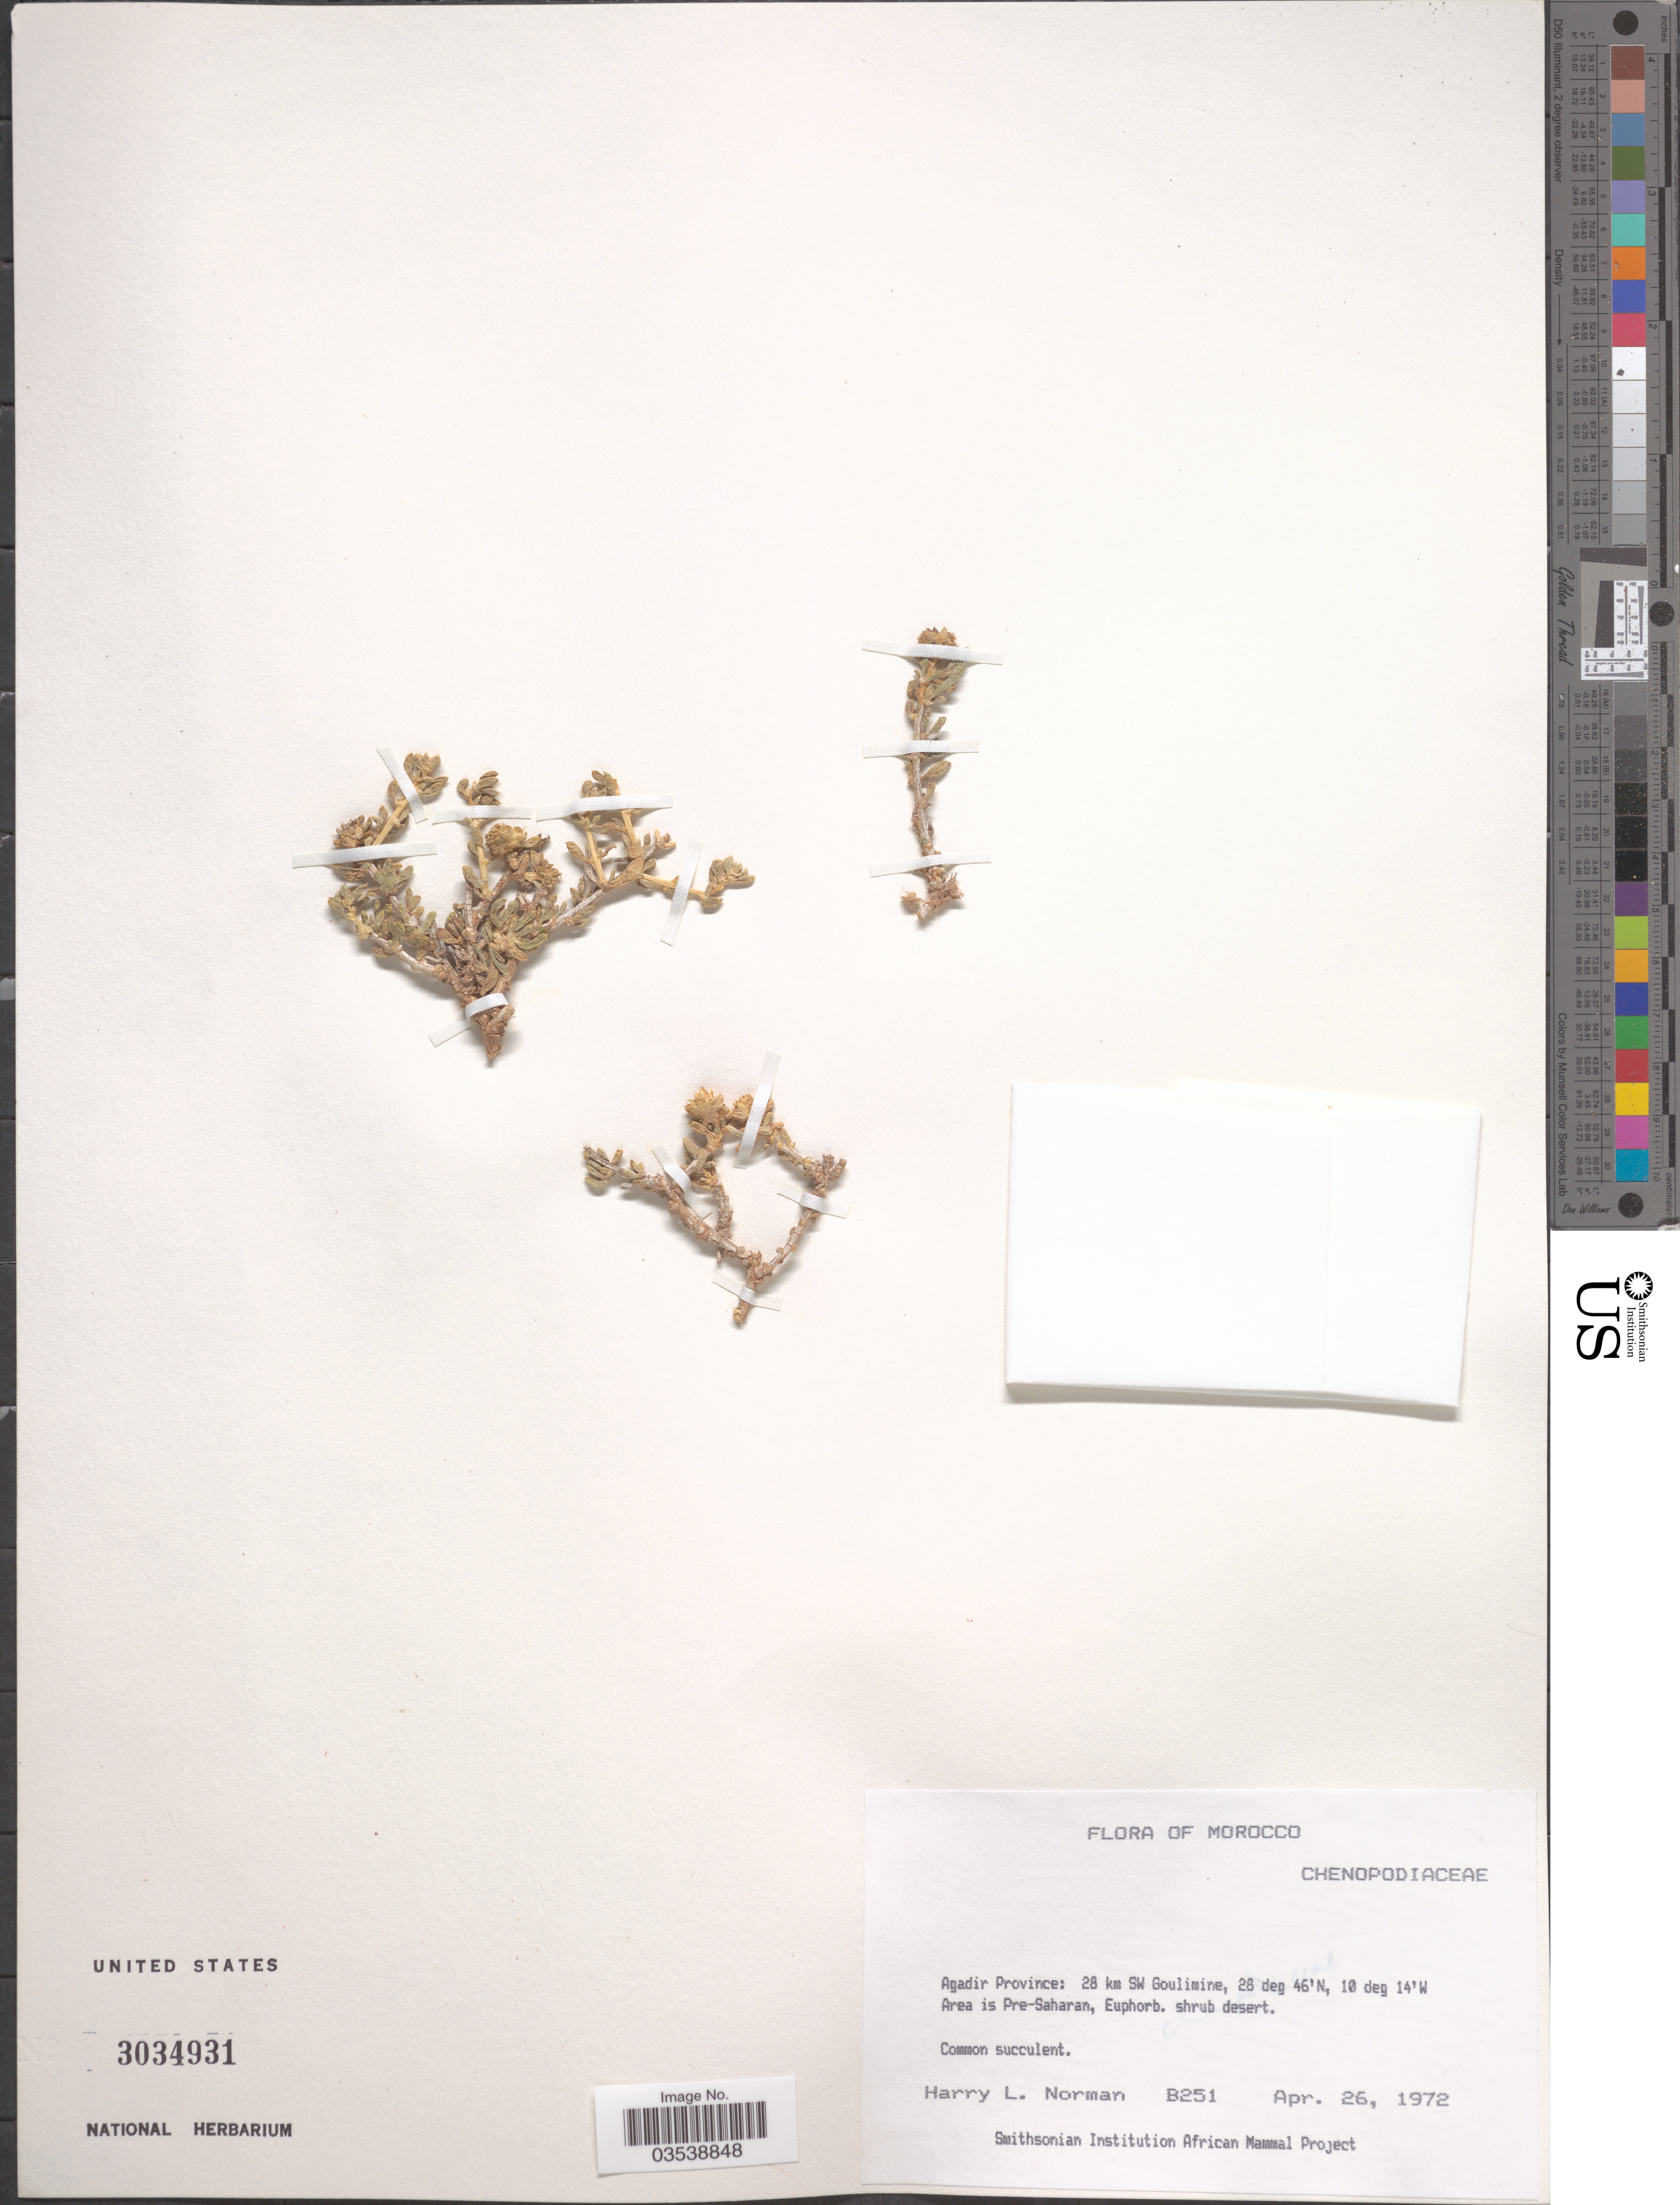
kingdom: Plantae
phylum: Tracheophyta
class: Magnoliopsida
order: Caryophyllales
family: Amaranthaceae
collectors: Norman, H.L.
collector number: B251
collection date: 1972-04-26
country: Morocco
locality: Agadir Province: 28 km SW Goulimine.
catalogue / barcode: US 3034931